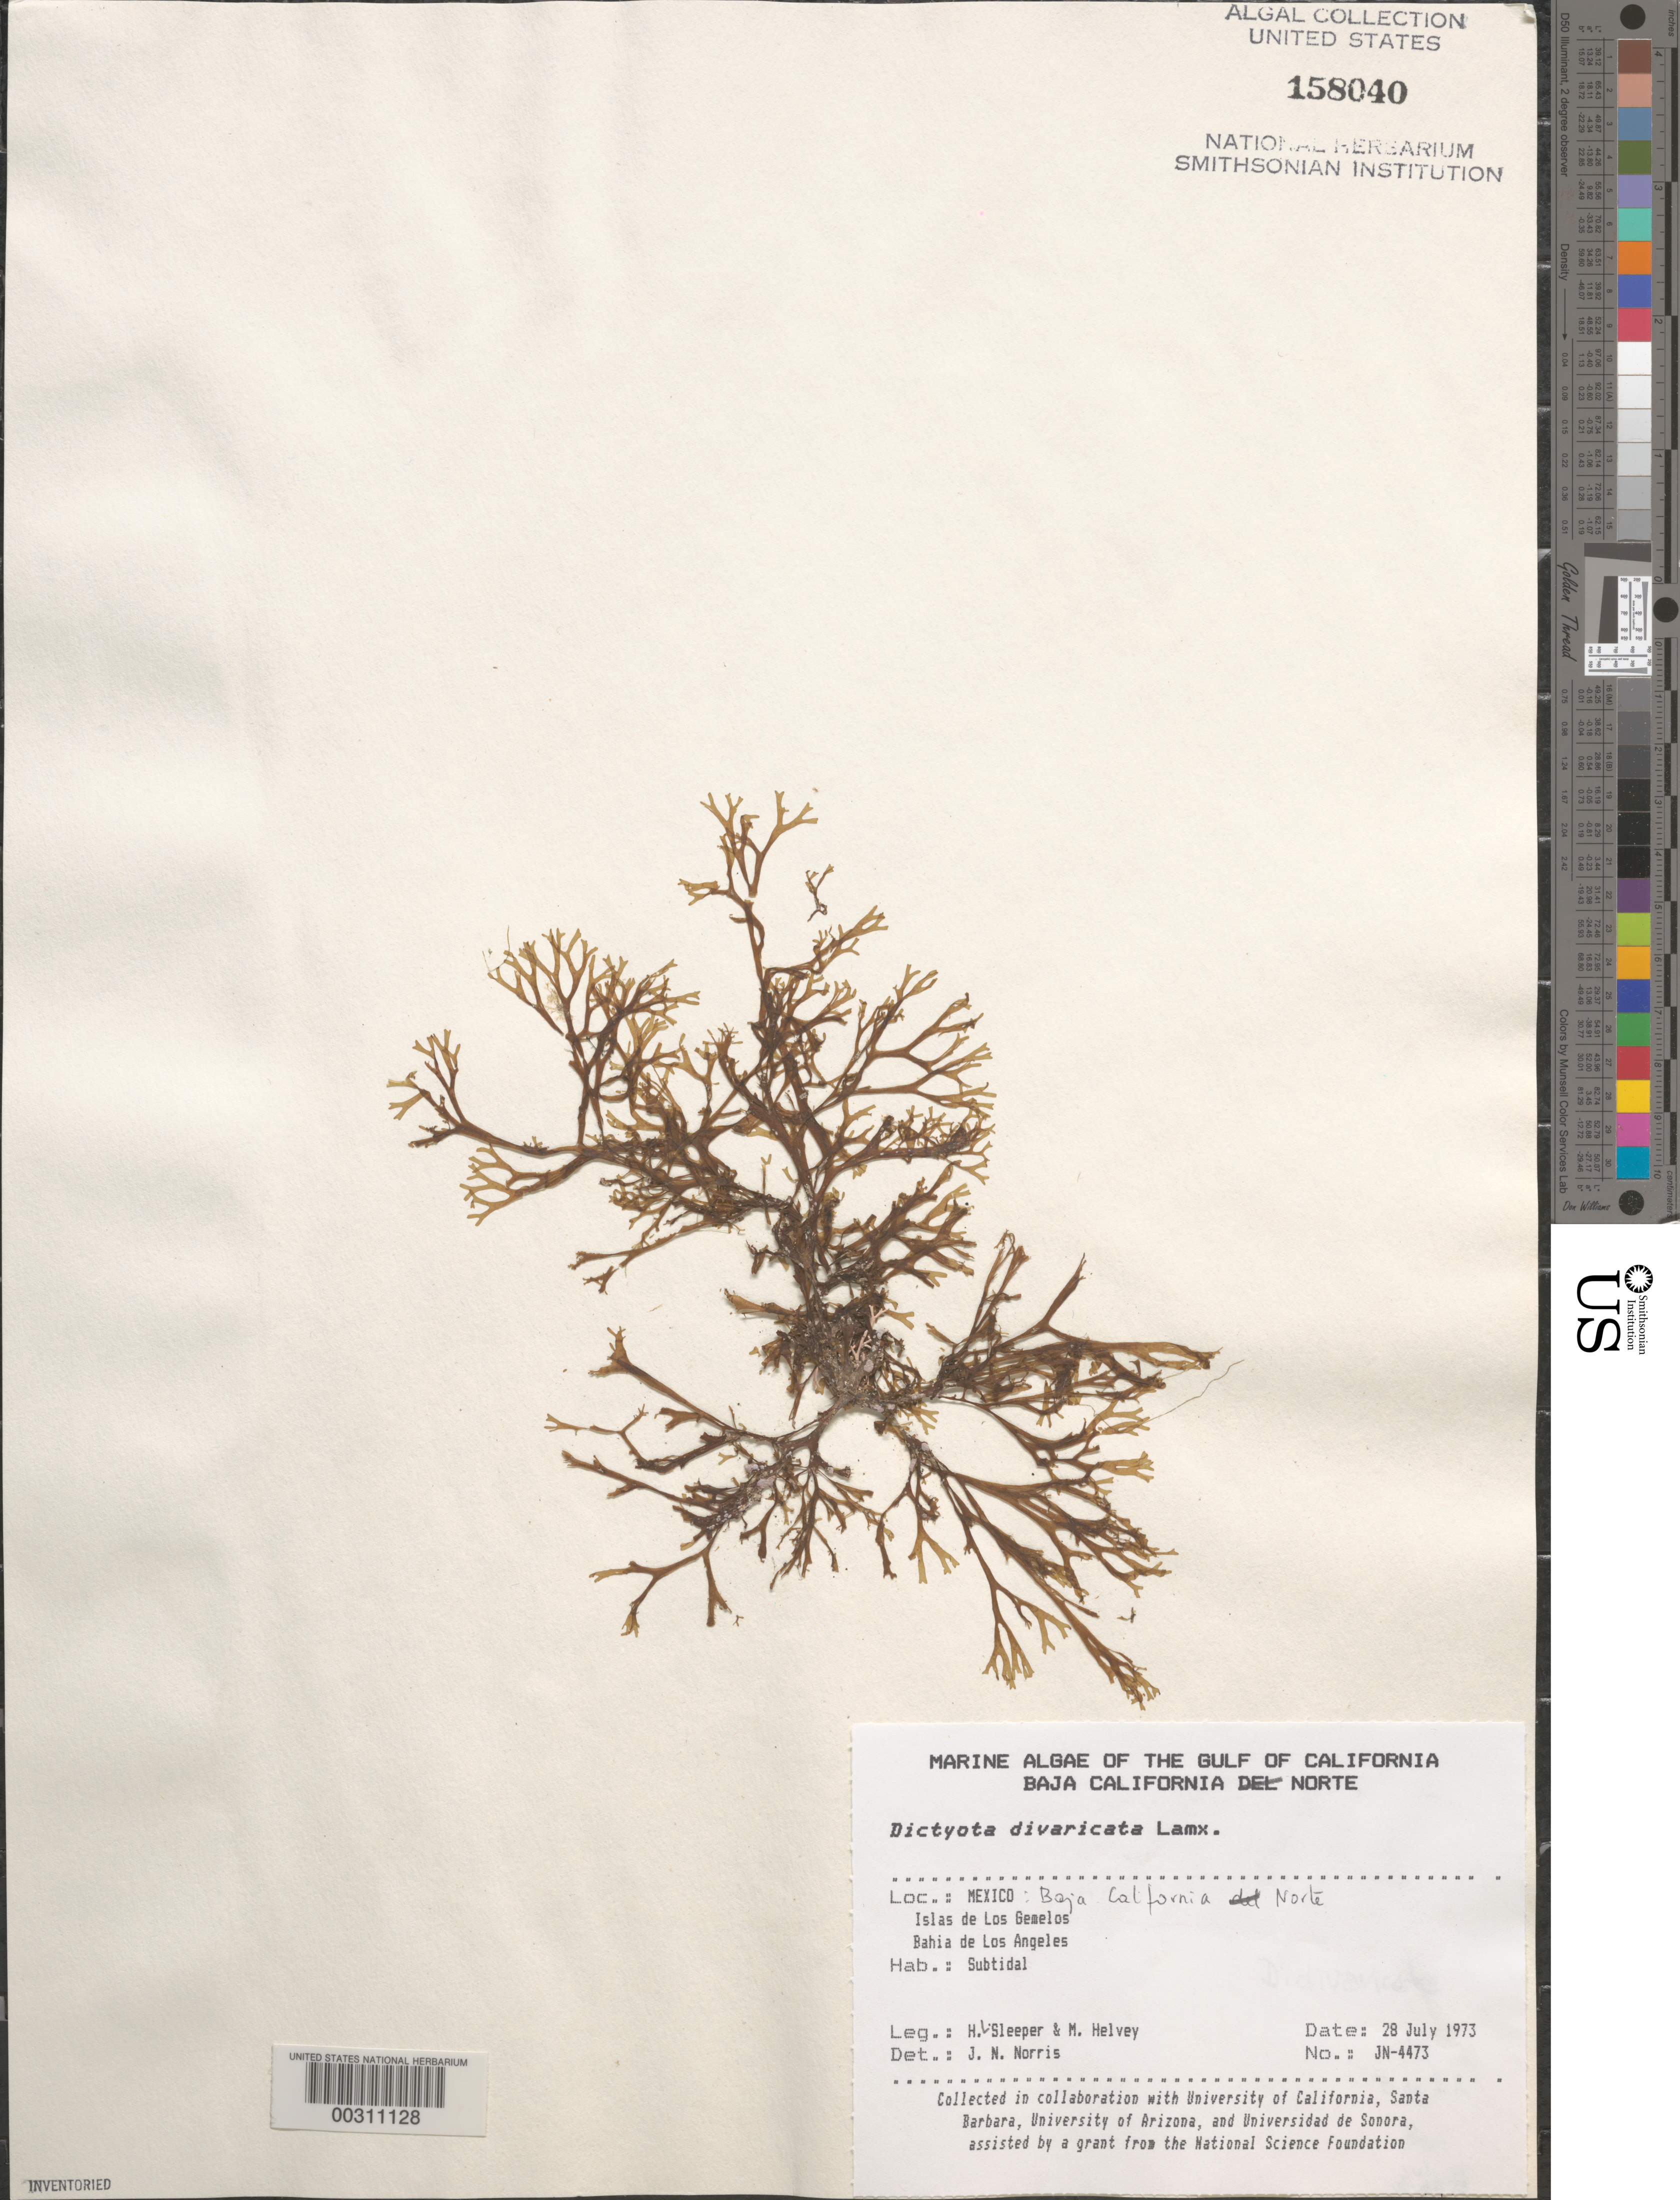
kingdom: Chromista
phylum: Ochrophyta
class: Phaeophyceae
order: Dictyotales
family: Dictyotaceae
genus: Dictyota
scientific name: Dictyota divaricata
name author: J.V.Lamouroux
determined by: Norris, James N.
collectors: H. Sleeper & M. Helvey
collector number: JN-4473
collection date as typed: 28 Jul 1973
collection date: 1973-07-28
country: Mexico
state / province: Baja California Norte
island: Isla de Los Gemelitos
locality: Bahia de los Angeles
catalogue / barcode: US 158040